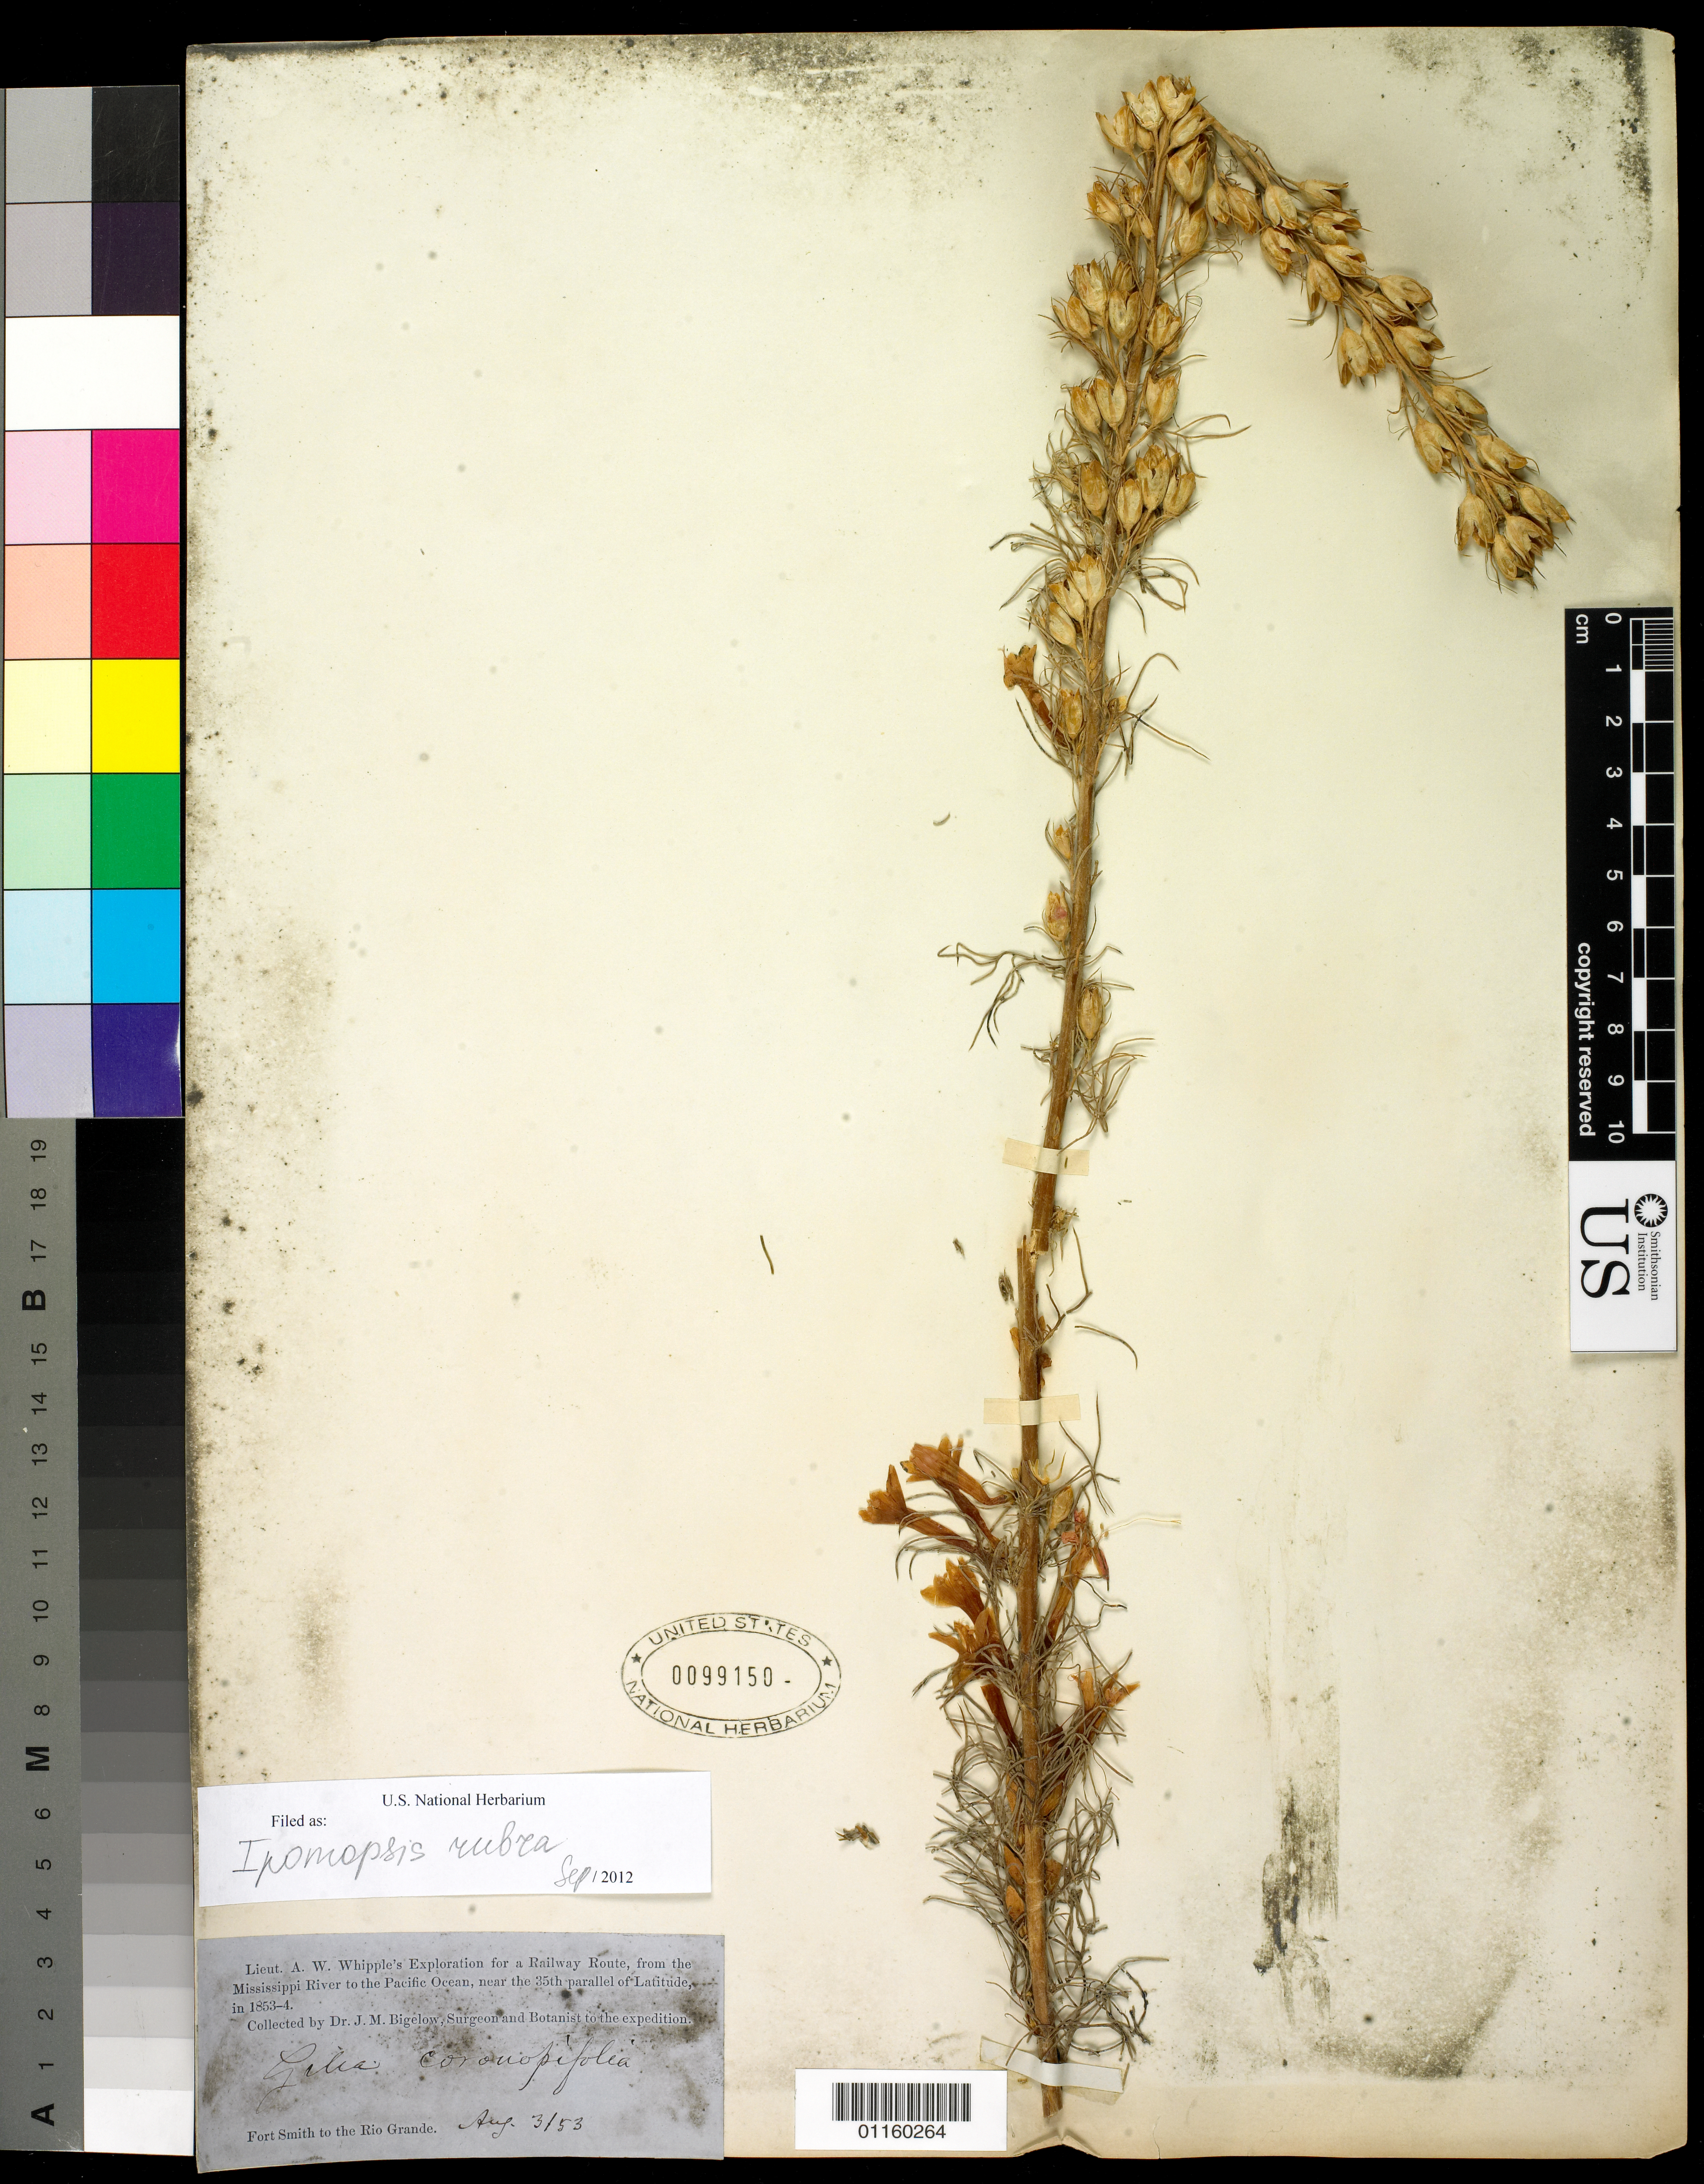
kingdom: Plantae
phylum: Tracheophyta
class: Magnoliopsida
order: Ericales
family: Polemoniaceae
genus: Ipomopsis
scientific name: Ipomopsis rubra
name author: (L.) Wherry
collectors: J. M. Bigelow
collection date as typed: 3 Aug 1853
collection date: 1853-08-03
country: United States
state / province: Oklahoma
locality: Fort Smith to the Rio Grande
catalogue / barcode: US 99150